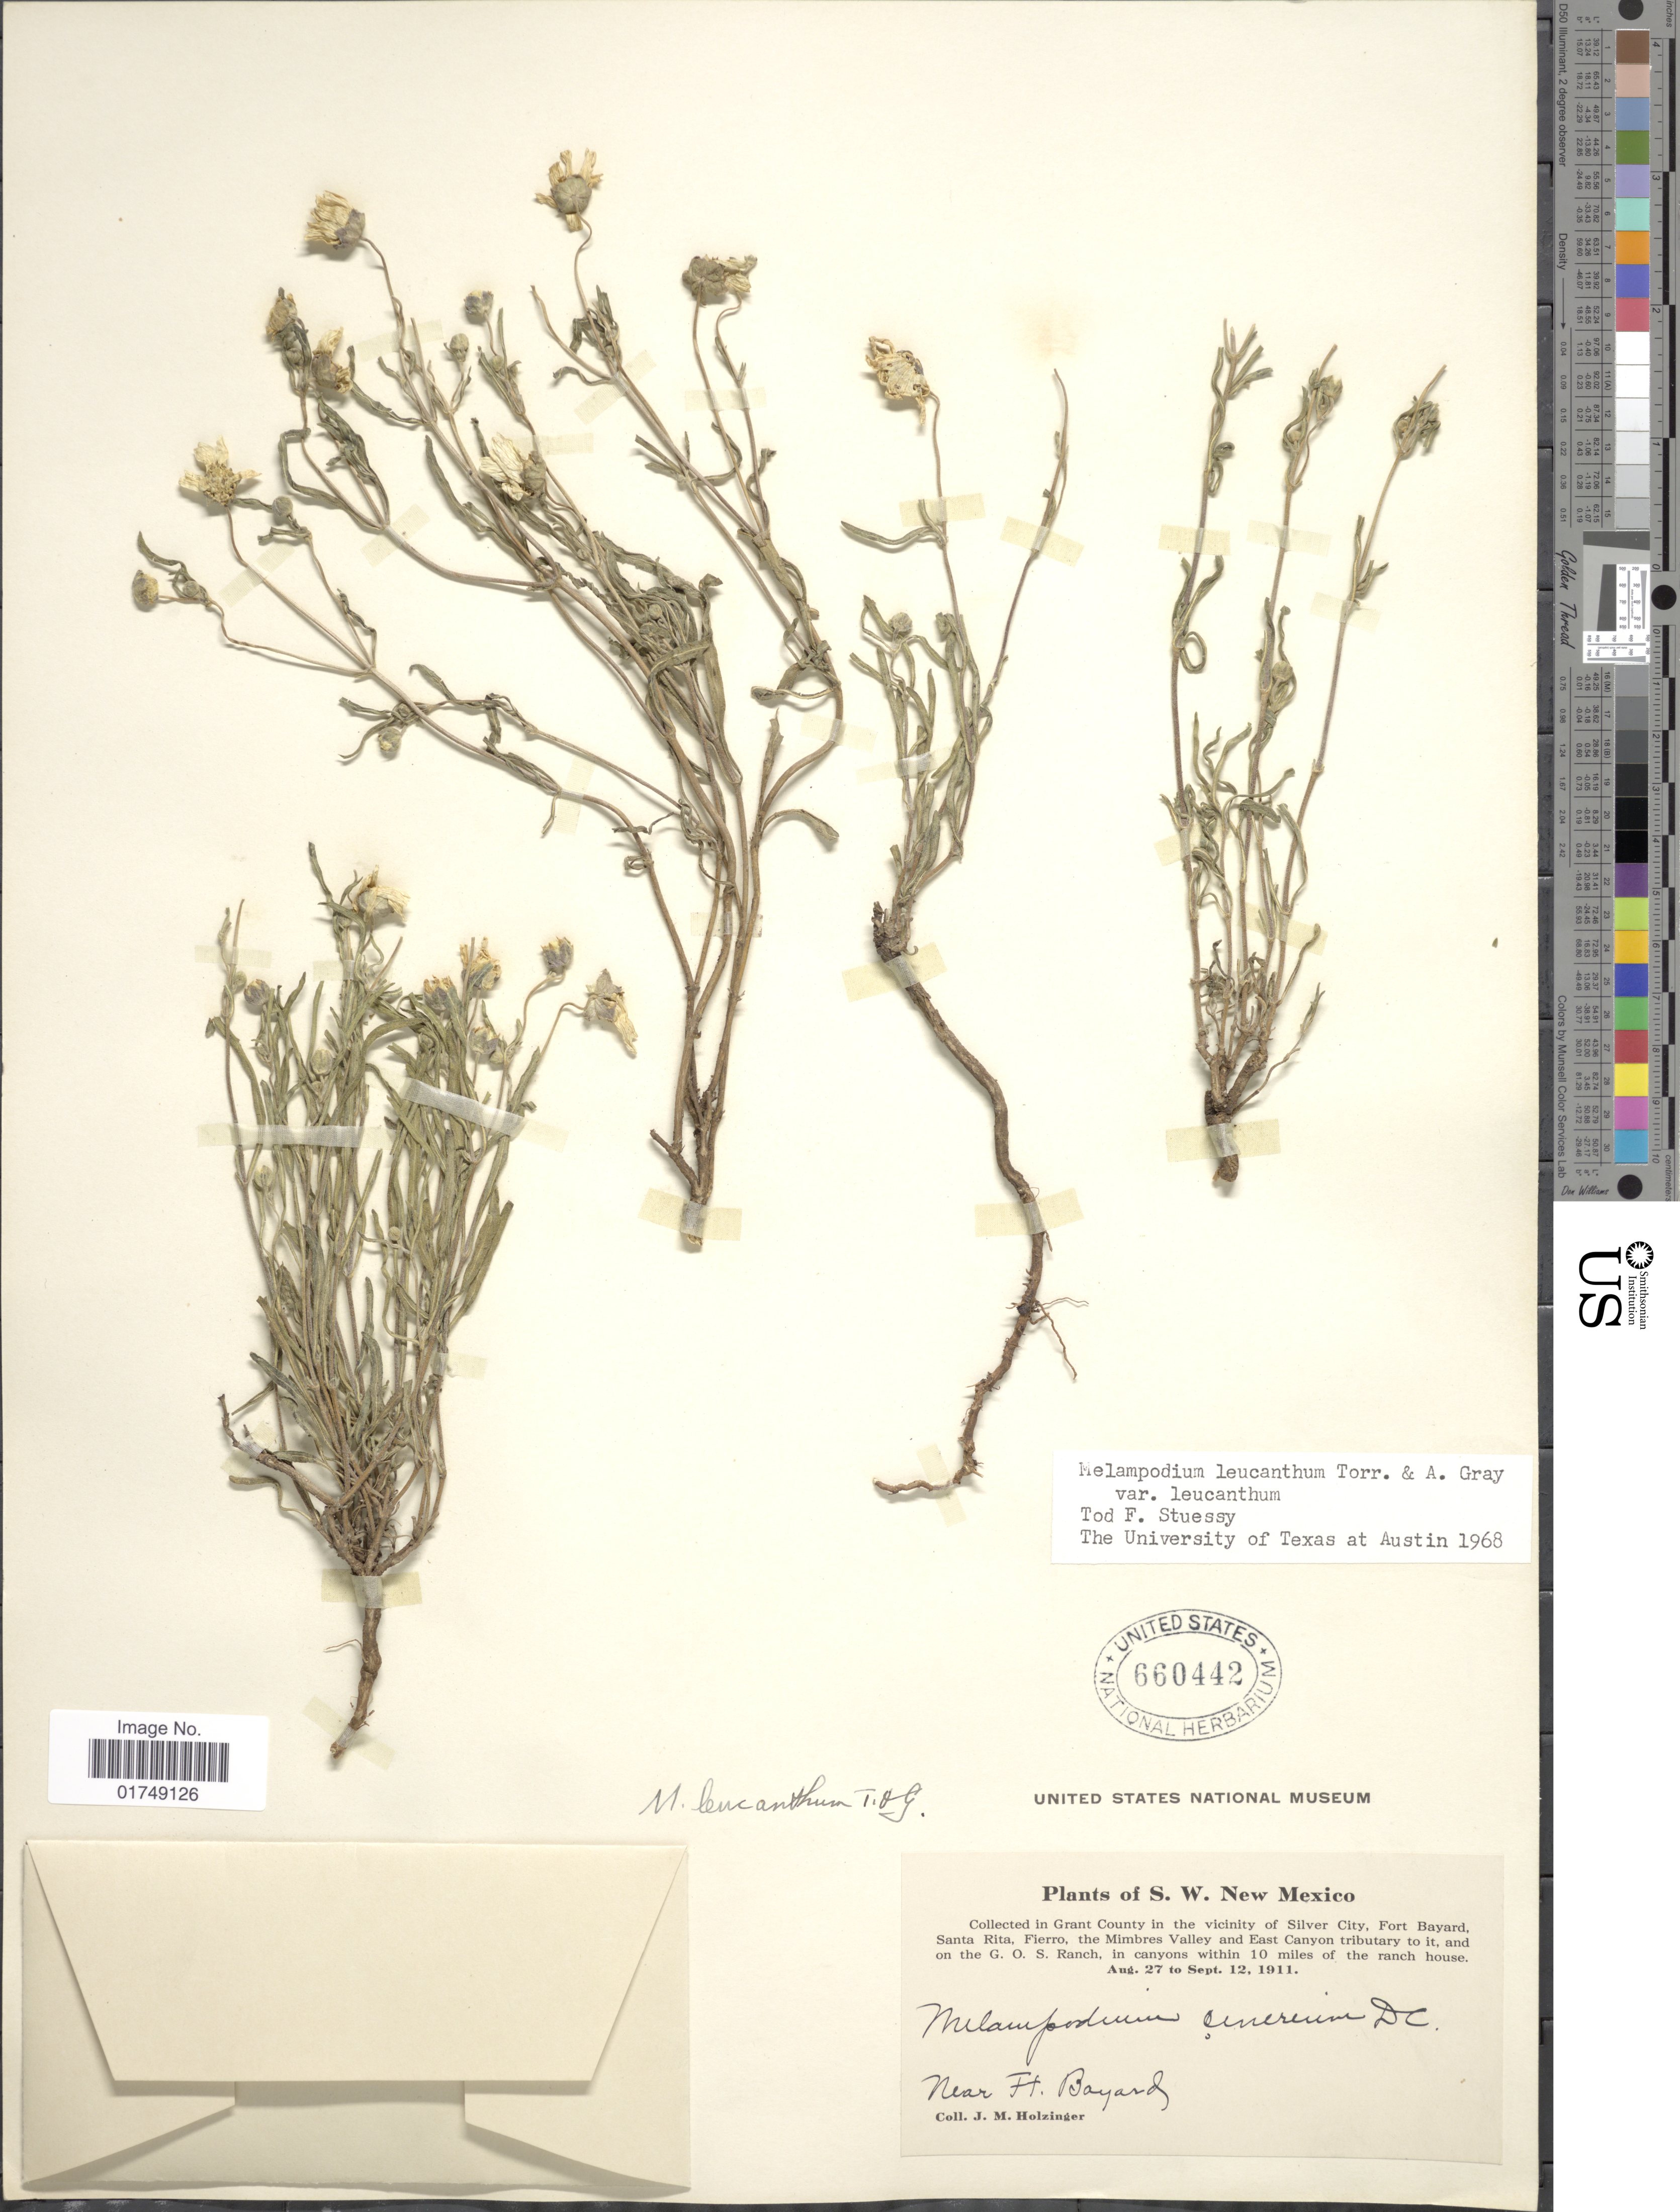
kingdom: Plantae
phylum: Tracheophyta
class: Magnoliopsida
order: Asterales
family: Asteraceae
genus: Melampodium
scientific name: Melampodium leucanthum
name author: Torr. & A. Gray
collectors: J. M. Holzinger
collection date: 1911-08-27/1911-09-12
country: United States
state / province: New Mexico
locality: S. W. New Mexico, Grant County in the vicinity of Silver City, Fort Bayard, Santa Rita, Fierro,. the Mimbres Valley and East Canyon tributary to it, and on the G. O. S. Ranch, in canyons within 10 miles of the ranch house, near Ft. Bayard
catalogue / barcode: US 660442